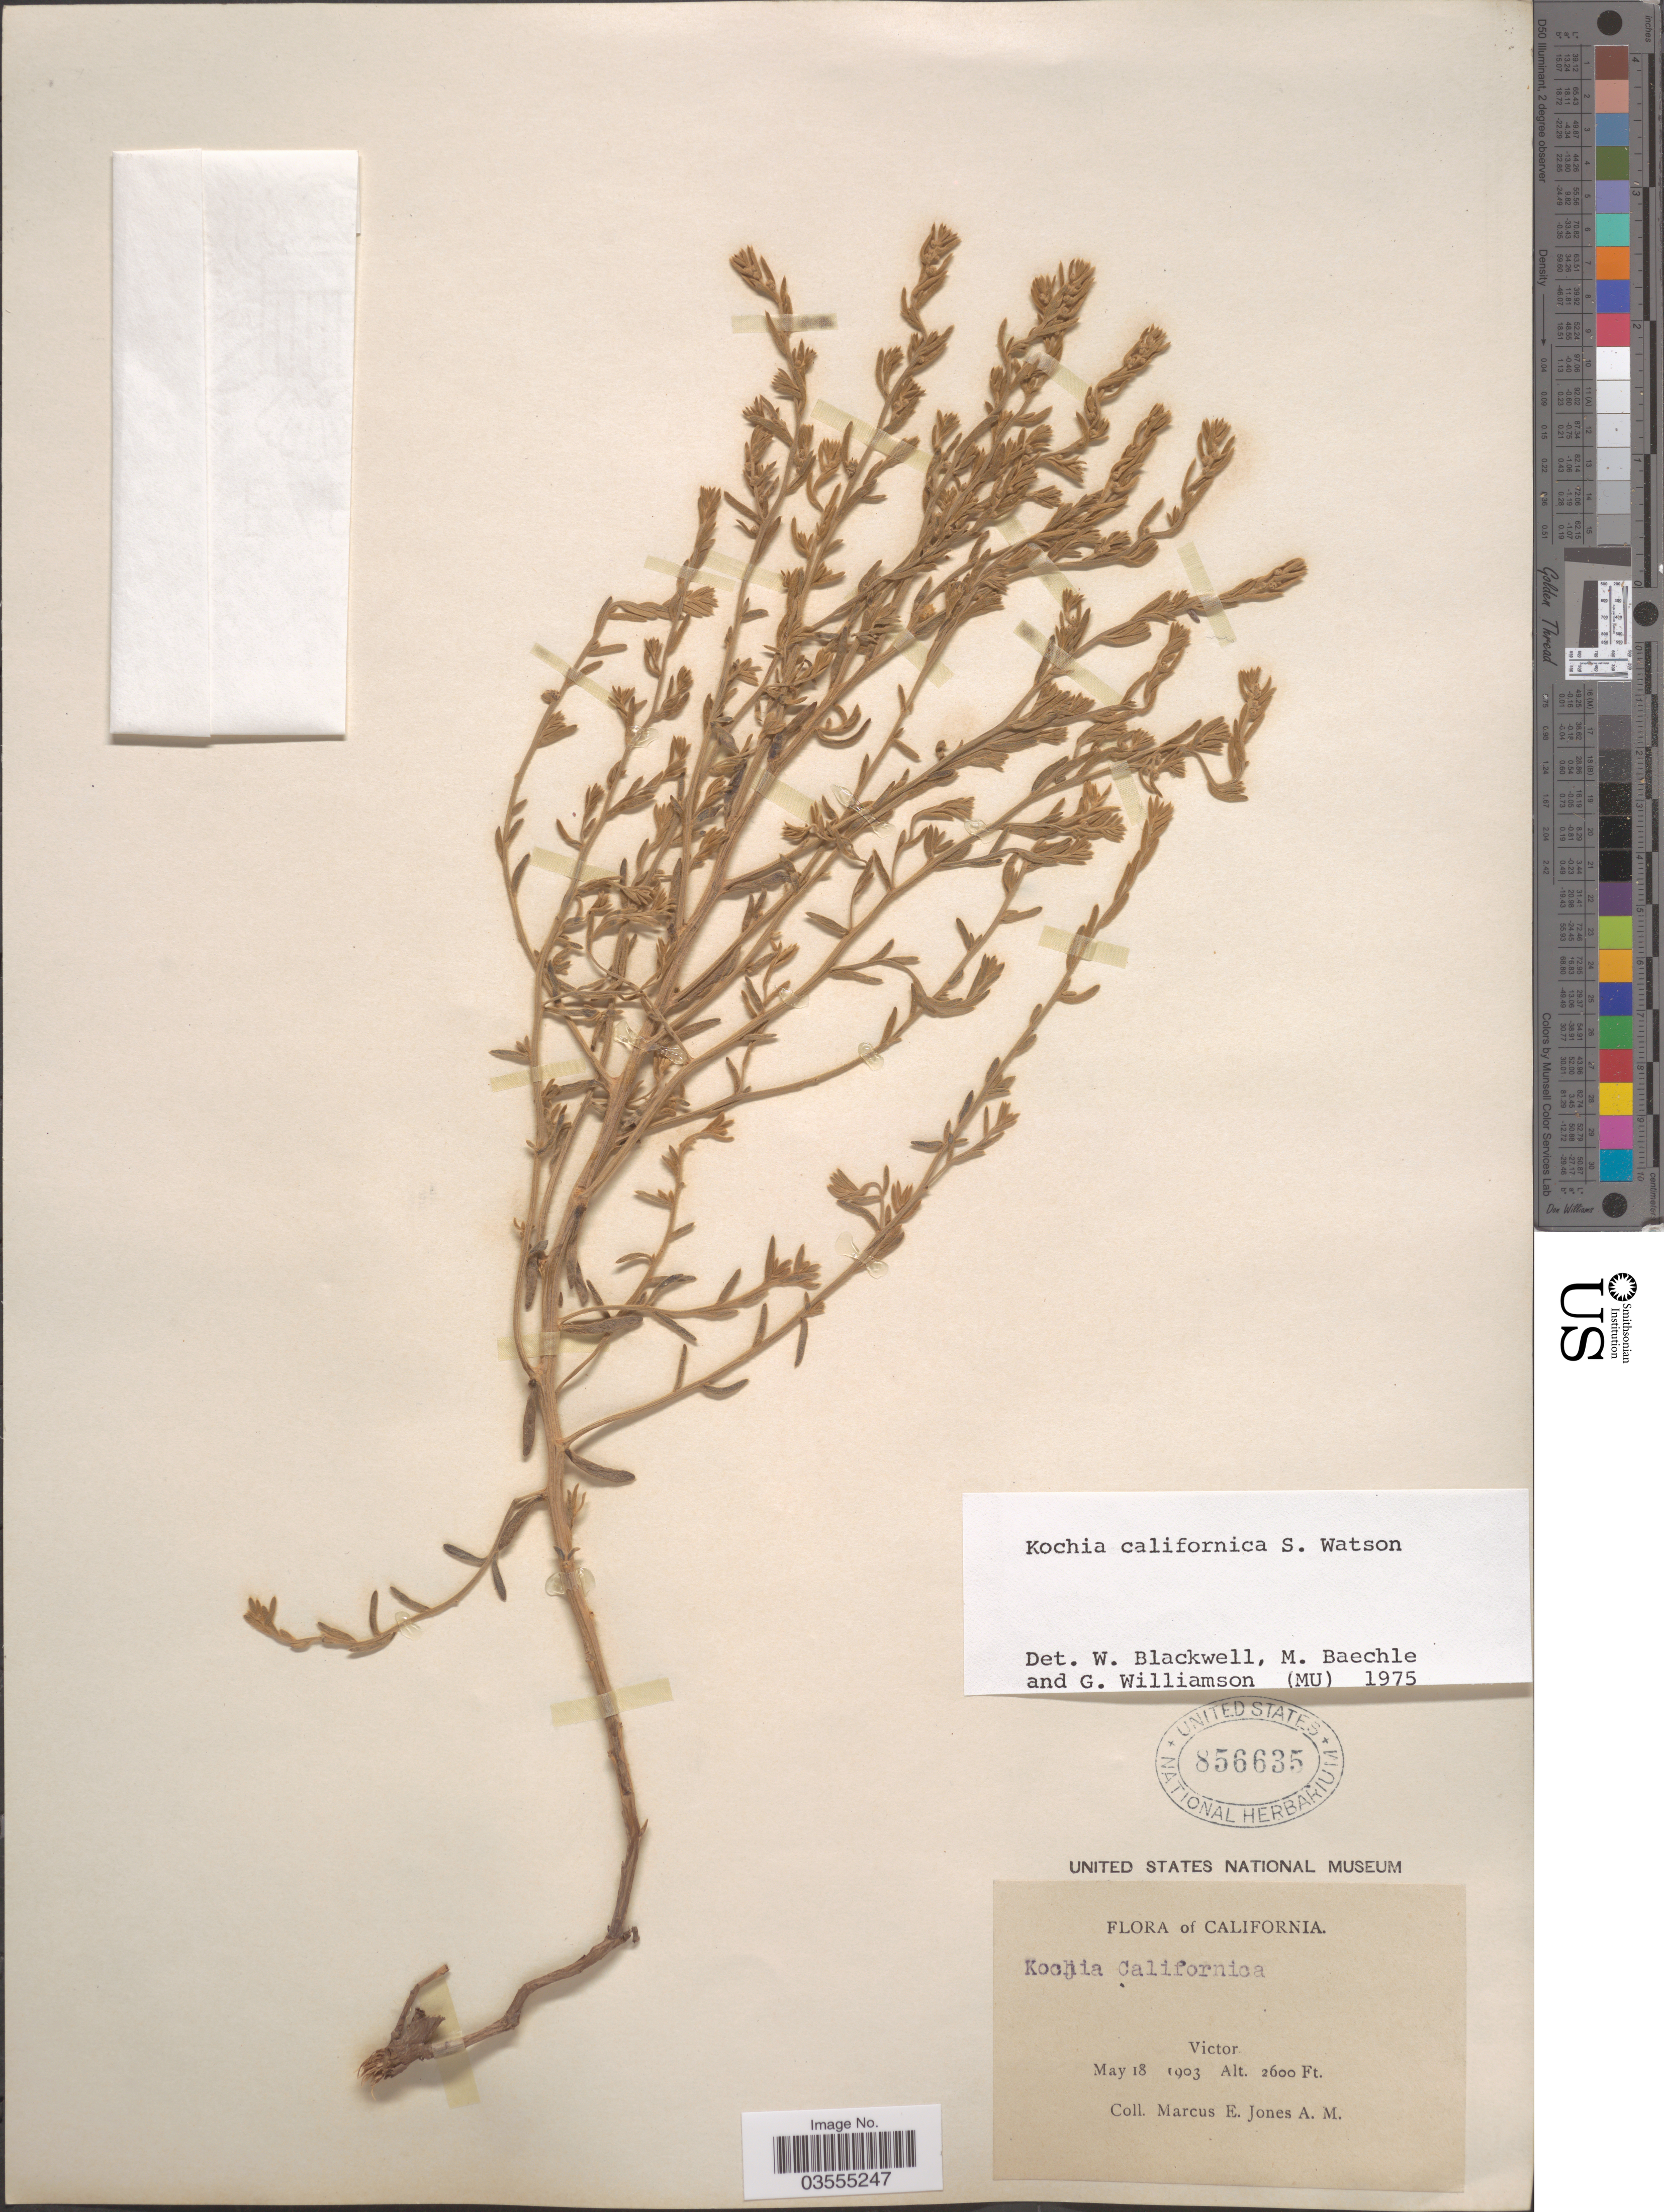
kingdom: Plantae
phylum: Tracheophyta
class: Magnoliopsida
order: Caryophyllales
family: Amaranthaceae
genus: Neokochia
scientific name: Neokochia californica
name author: (S. Watson) G.L. Chu & S.C. Sand.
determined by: U.S. National Herbarium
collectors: M. E. Jones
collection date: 1903-05-18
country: United States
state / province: California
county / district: San Joaquin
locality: Victor.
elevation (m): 792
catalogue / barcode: US 856635